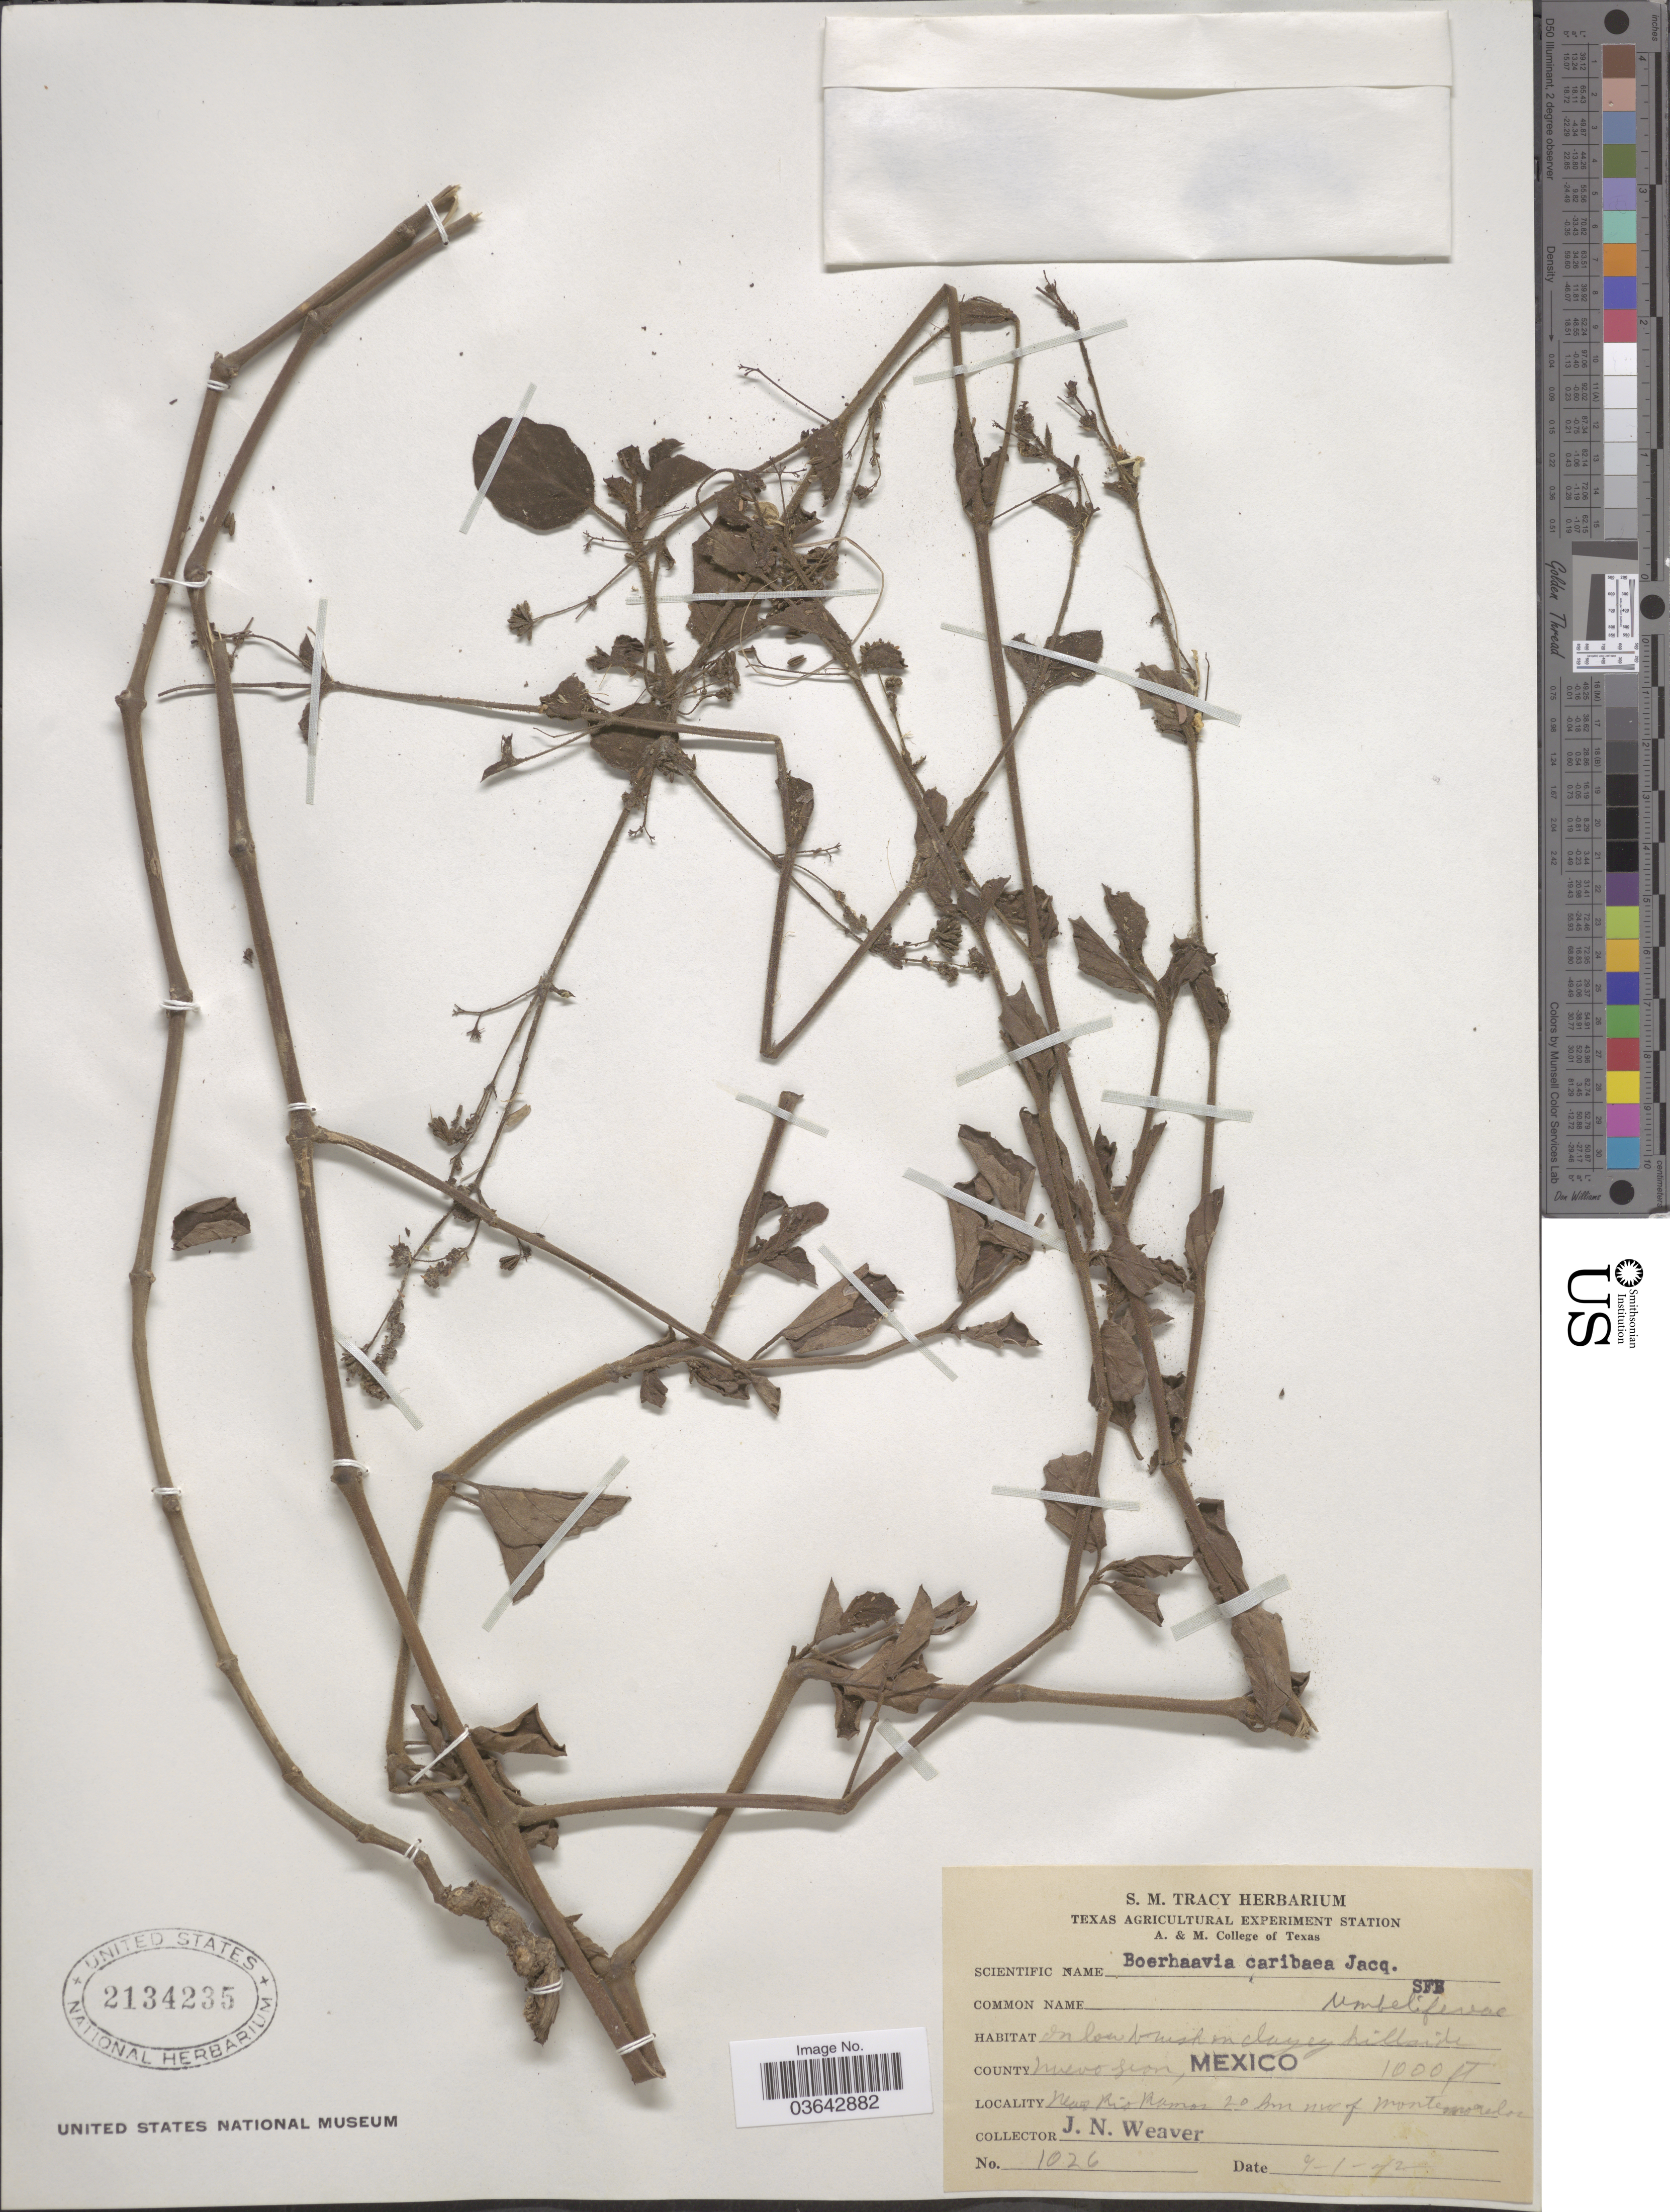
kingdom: Plantae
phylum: Tracheophyta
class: Magnoliopsida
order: Caryophyllales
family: Nyctaginaceae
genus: Boerhavia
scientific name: Boerhavia caribaea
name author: Jacq.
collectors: J. N. Weaver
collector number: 1026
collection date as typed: Transcribed d/m/y: 9/1/42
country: Mexico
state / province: Nuevo León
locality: Near Rio Ramos, 20 km nw of Montemorelos.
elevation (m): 305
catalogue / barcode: US 2134235